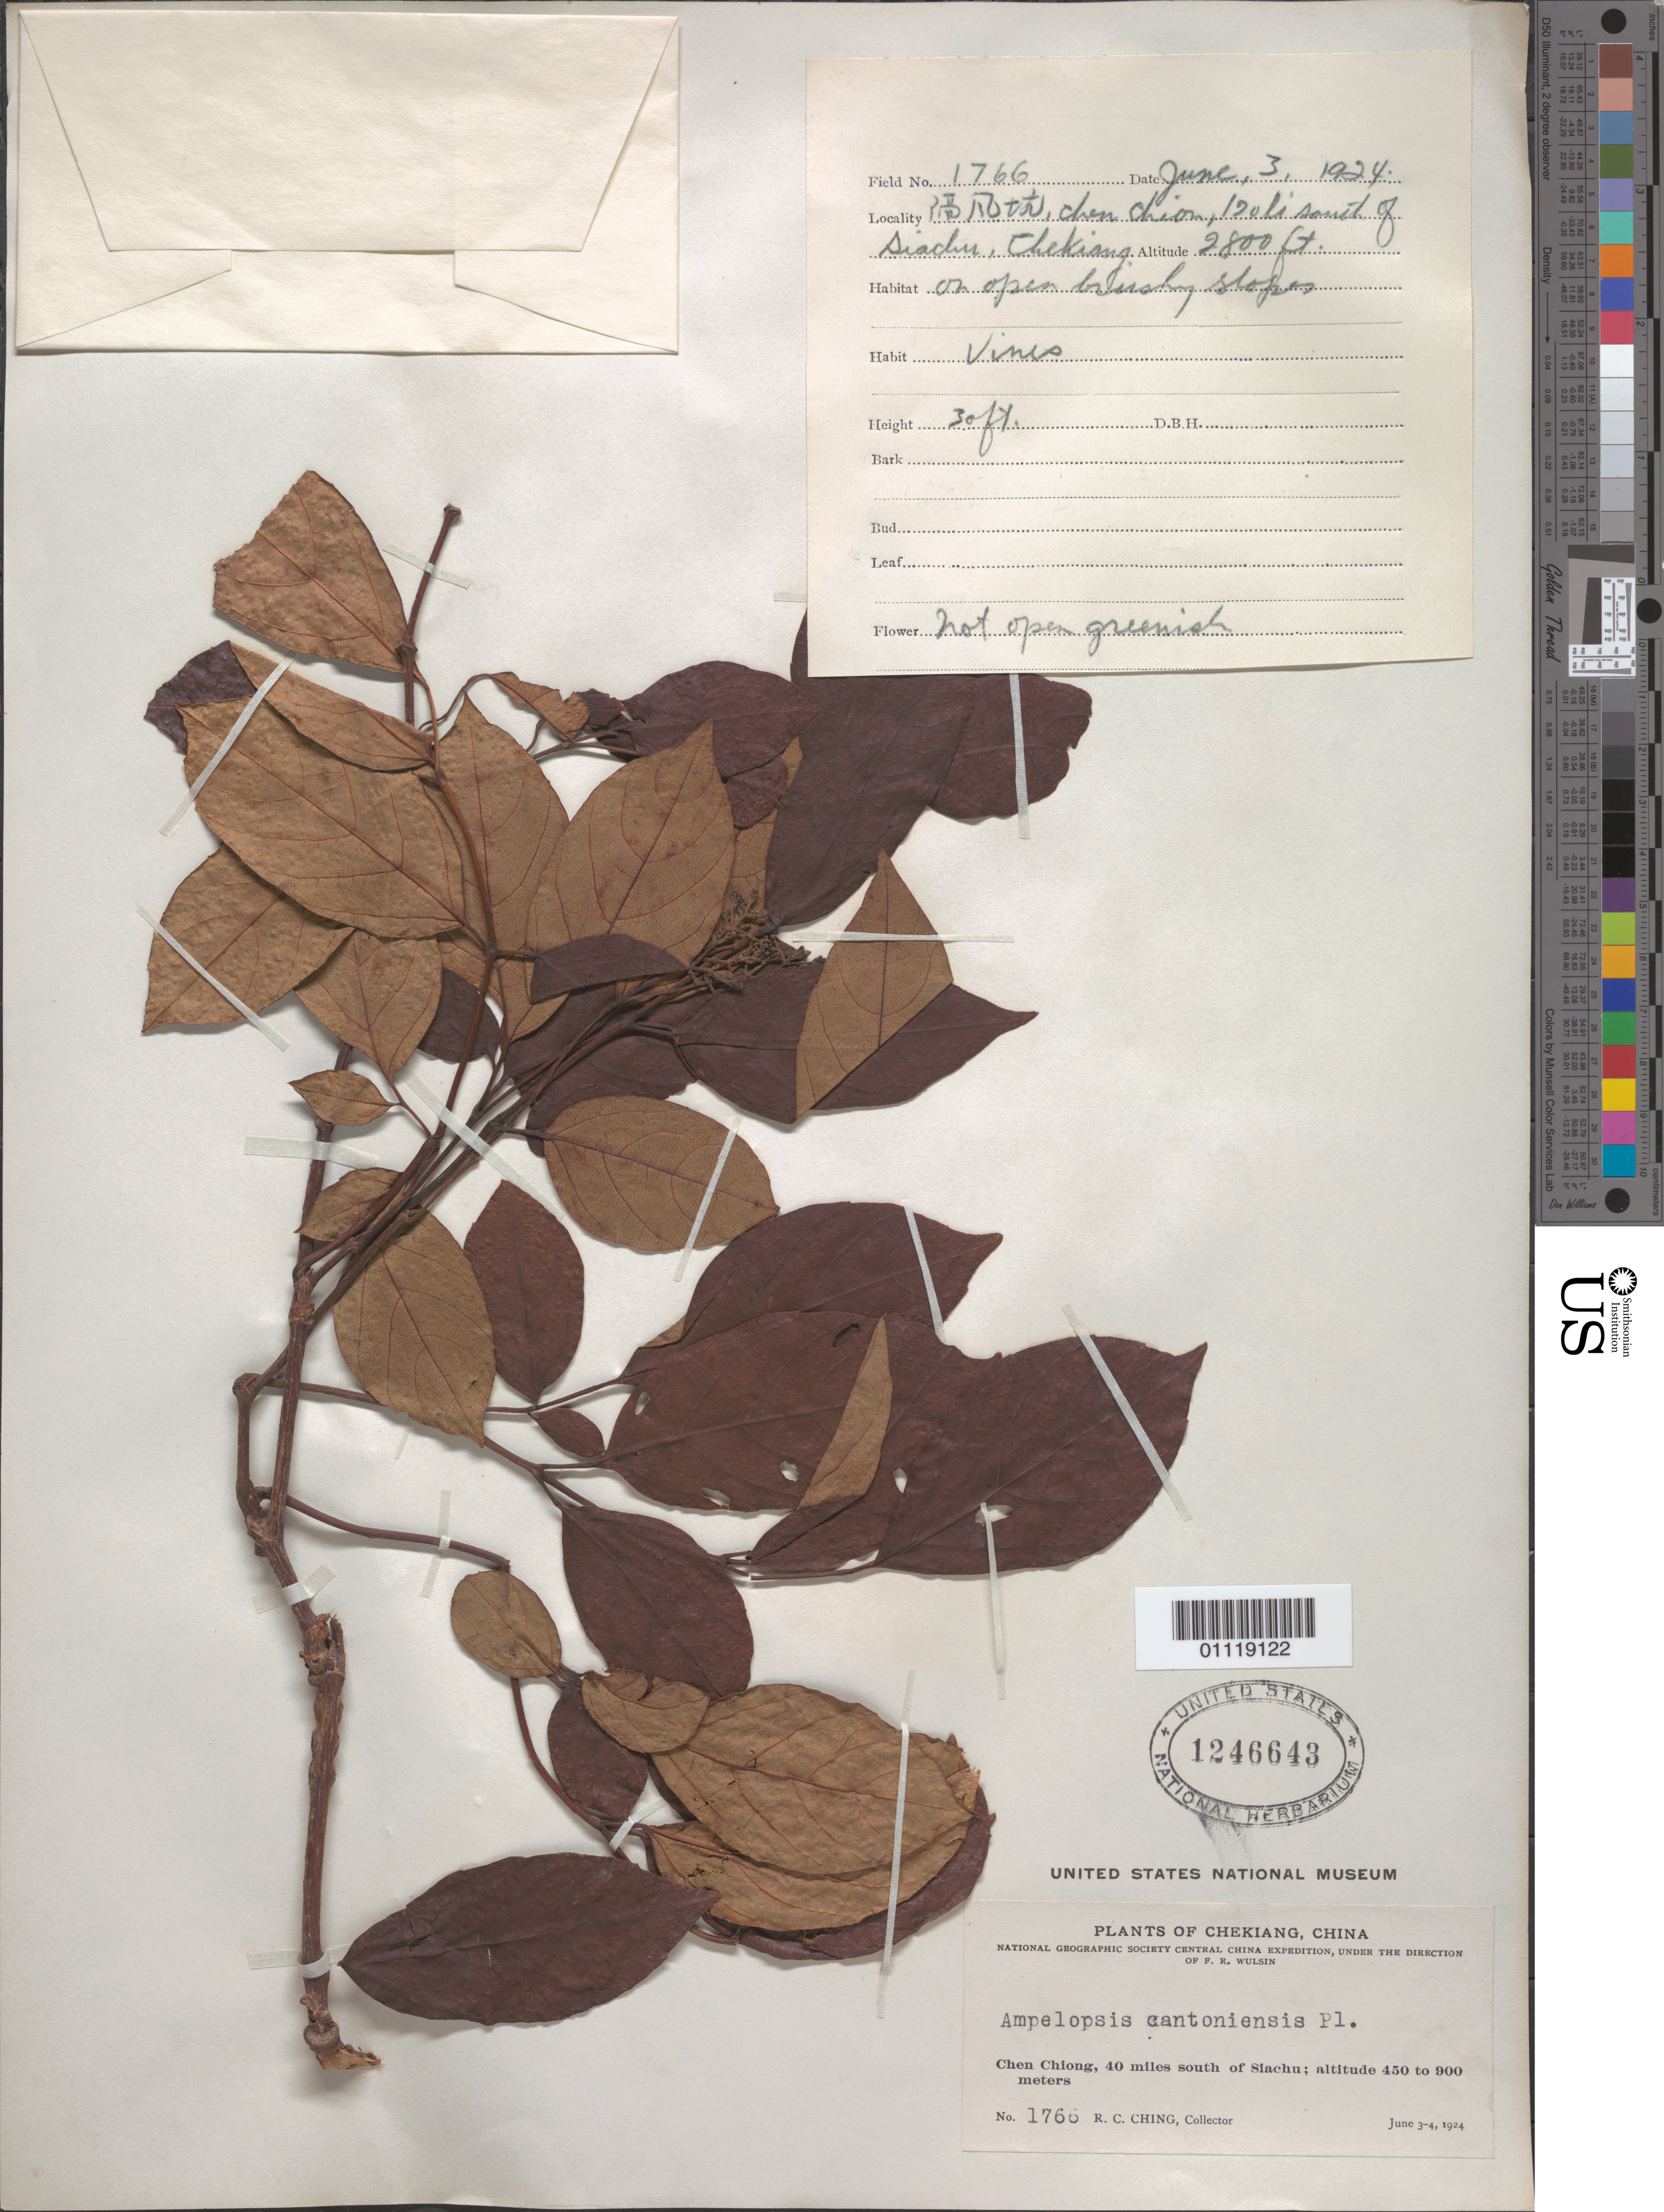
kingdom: Plantae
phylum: Tracheophyta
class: Magnoliopsida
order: Vitales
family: Vitaceae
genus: Ampelopsis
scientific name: Ampelopsis cantoniensis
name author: (W. Hook. & H.J. Arn.) Planch.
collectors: R. C. Ching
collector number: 1766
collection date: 1924-06-03/1924-06-04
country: China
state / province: Zhejiang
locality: Chen Chiong, 40 mi S of Siachu.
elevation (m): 450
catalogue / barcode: US 1246643